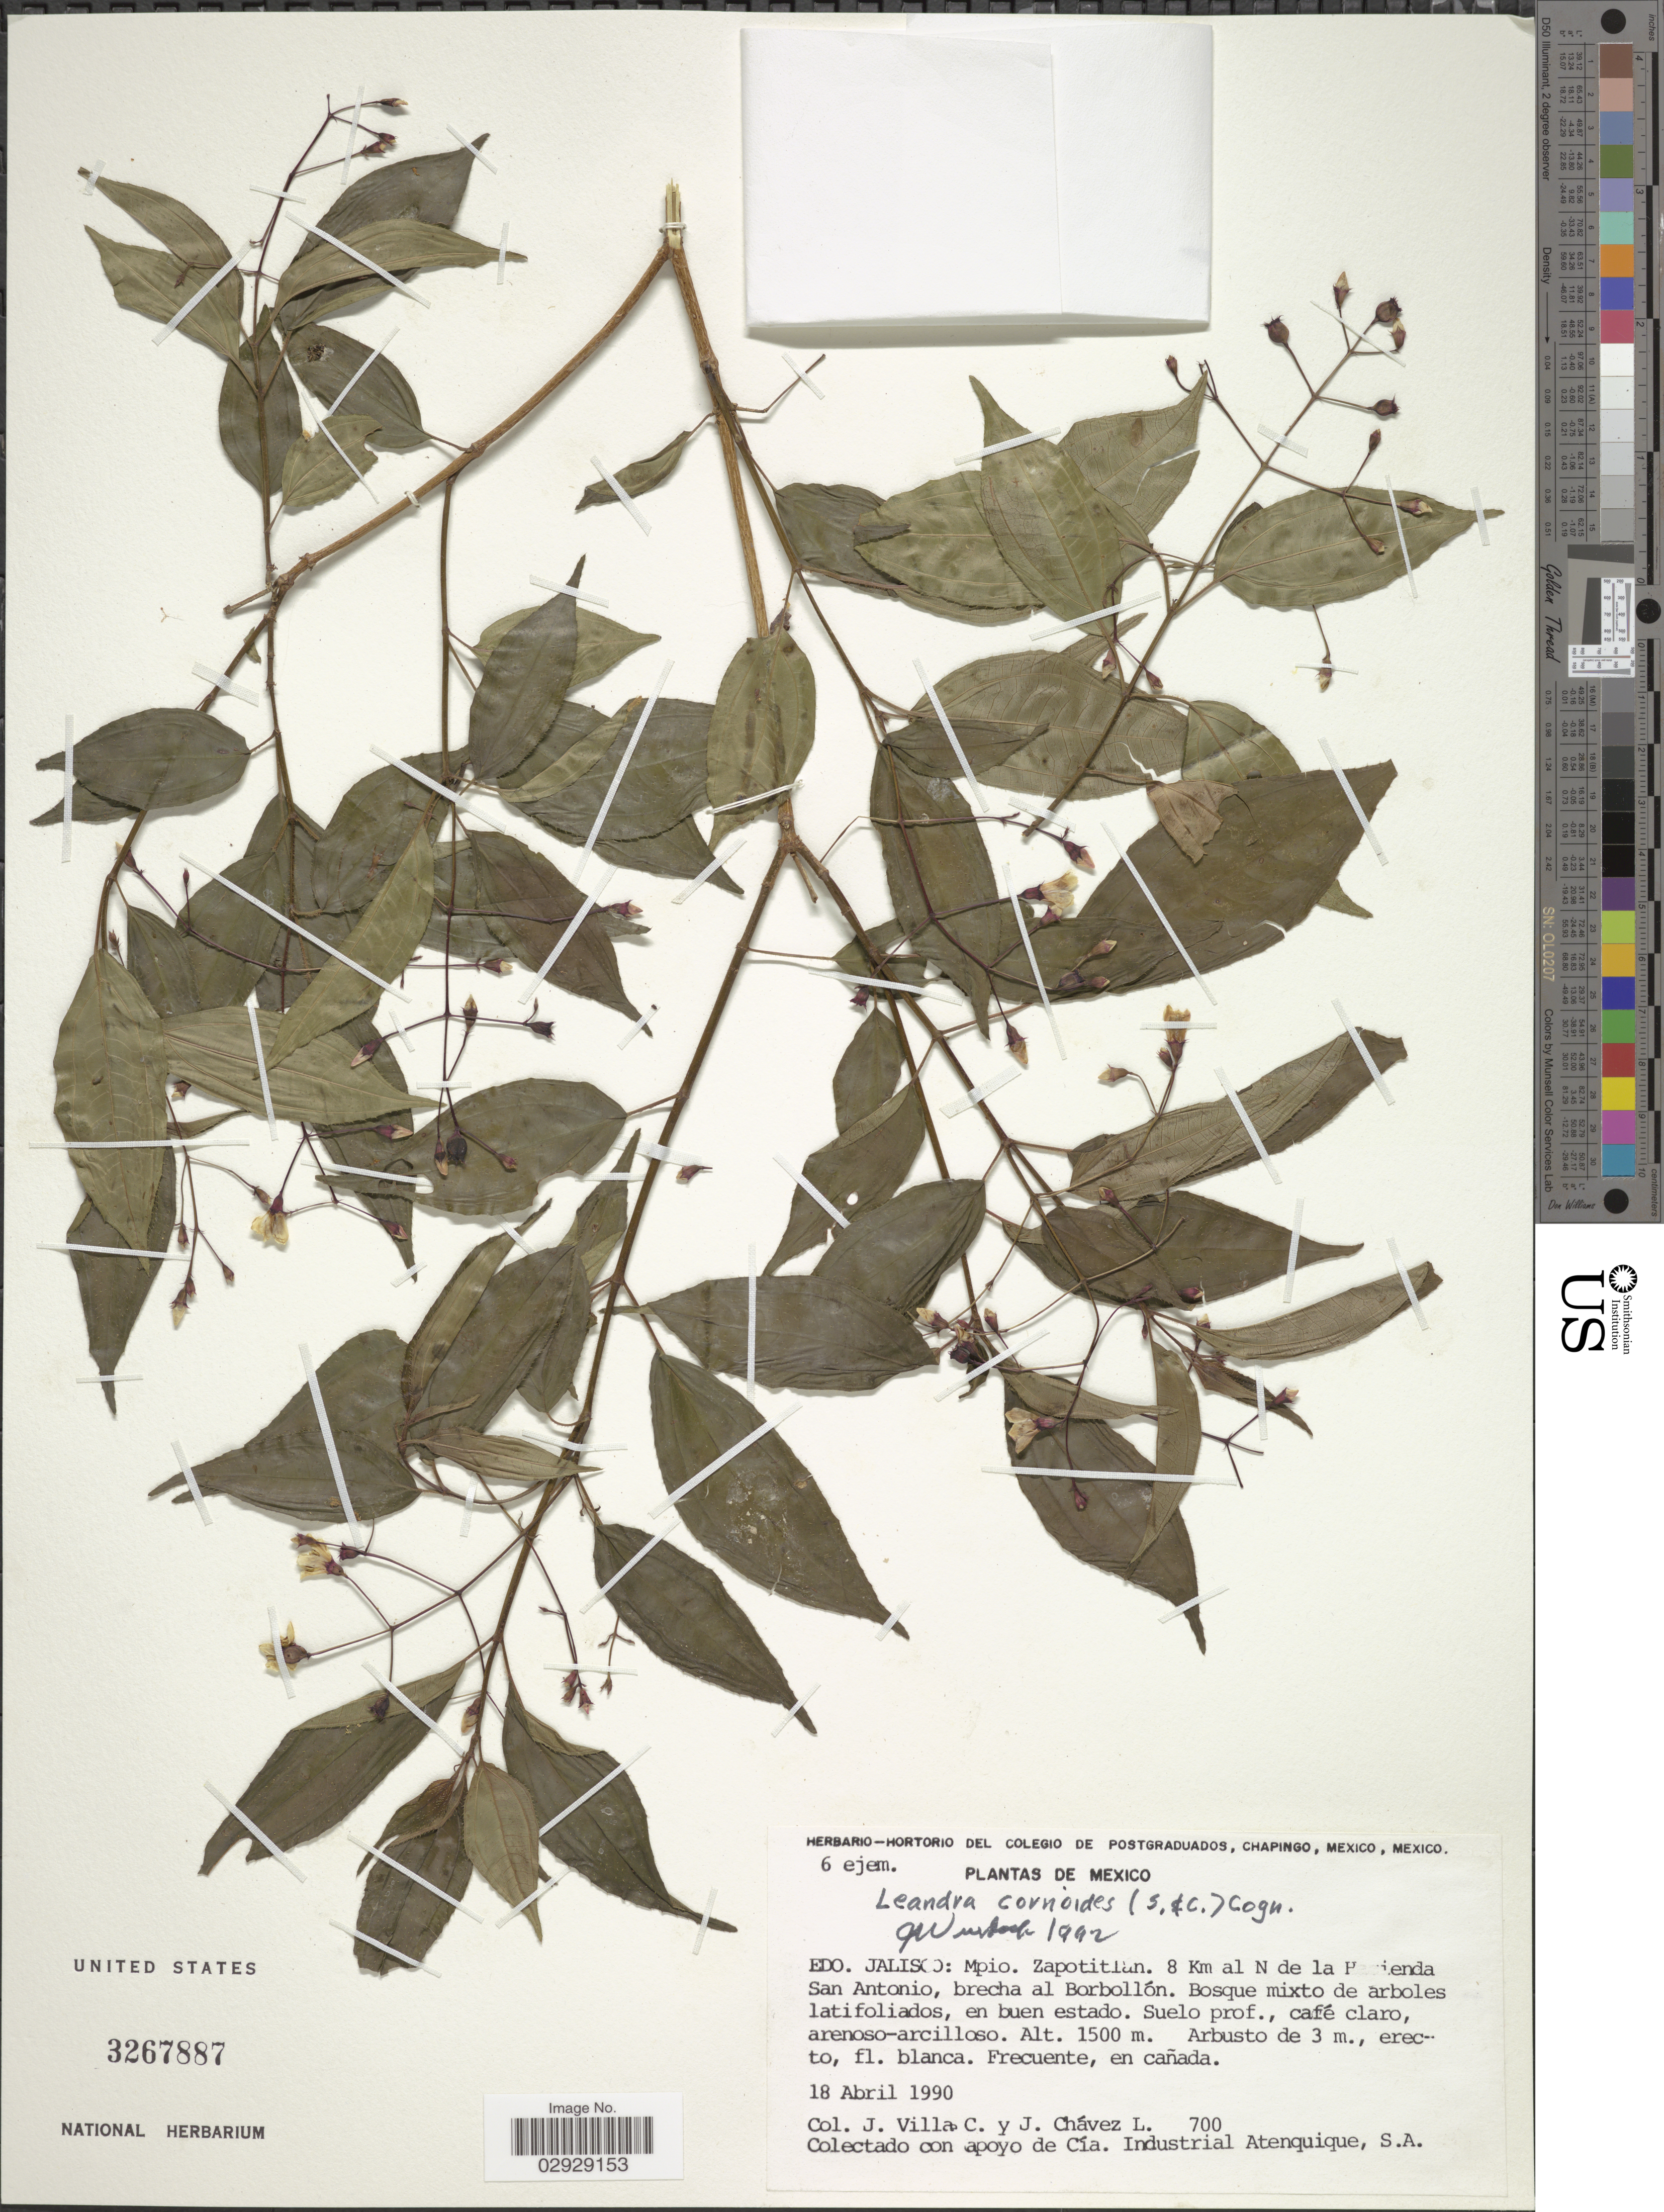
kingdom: Plantae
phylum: Tracheophyta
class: Magnoliopsida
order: Myrtales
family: Melastomataceae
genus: Leandra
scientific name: Leandra cornoides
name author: (Schltdl. & Cham.) Cogn.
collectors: J. Villa C. & J. Chavez L.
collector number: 700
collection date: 1990-04-18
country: Mexico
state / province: Jalisco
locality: Mpio. Zapotitlan. 8 Km al N de la Hacienda San Antonio, brecha al Borbollón.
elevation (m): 1500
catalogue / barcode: US 3267887